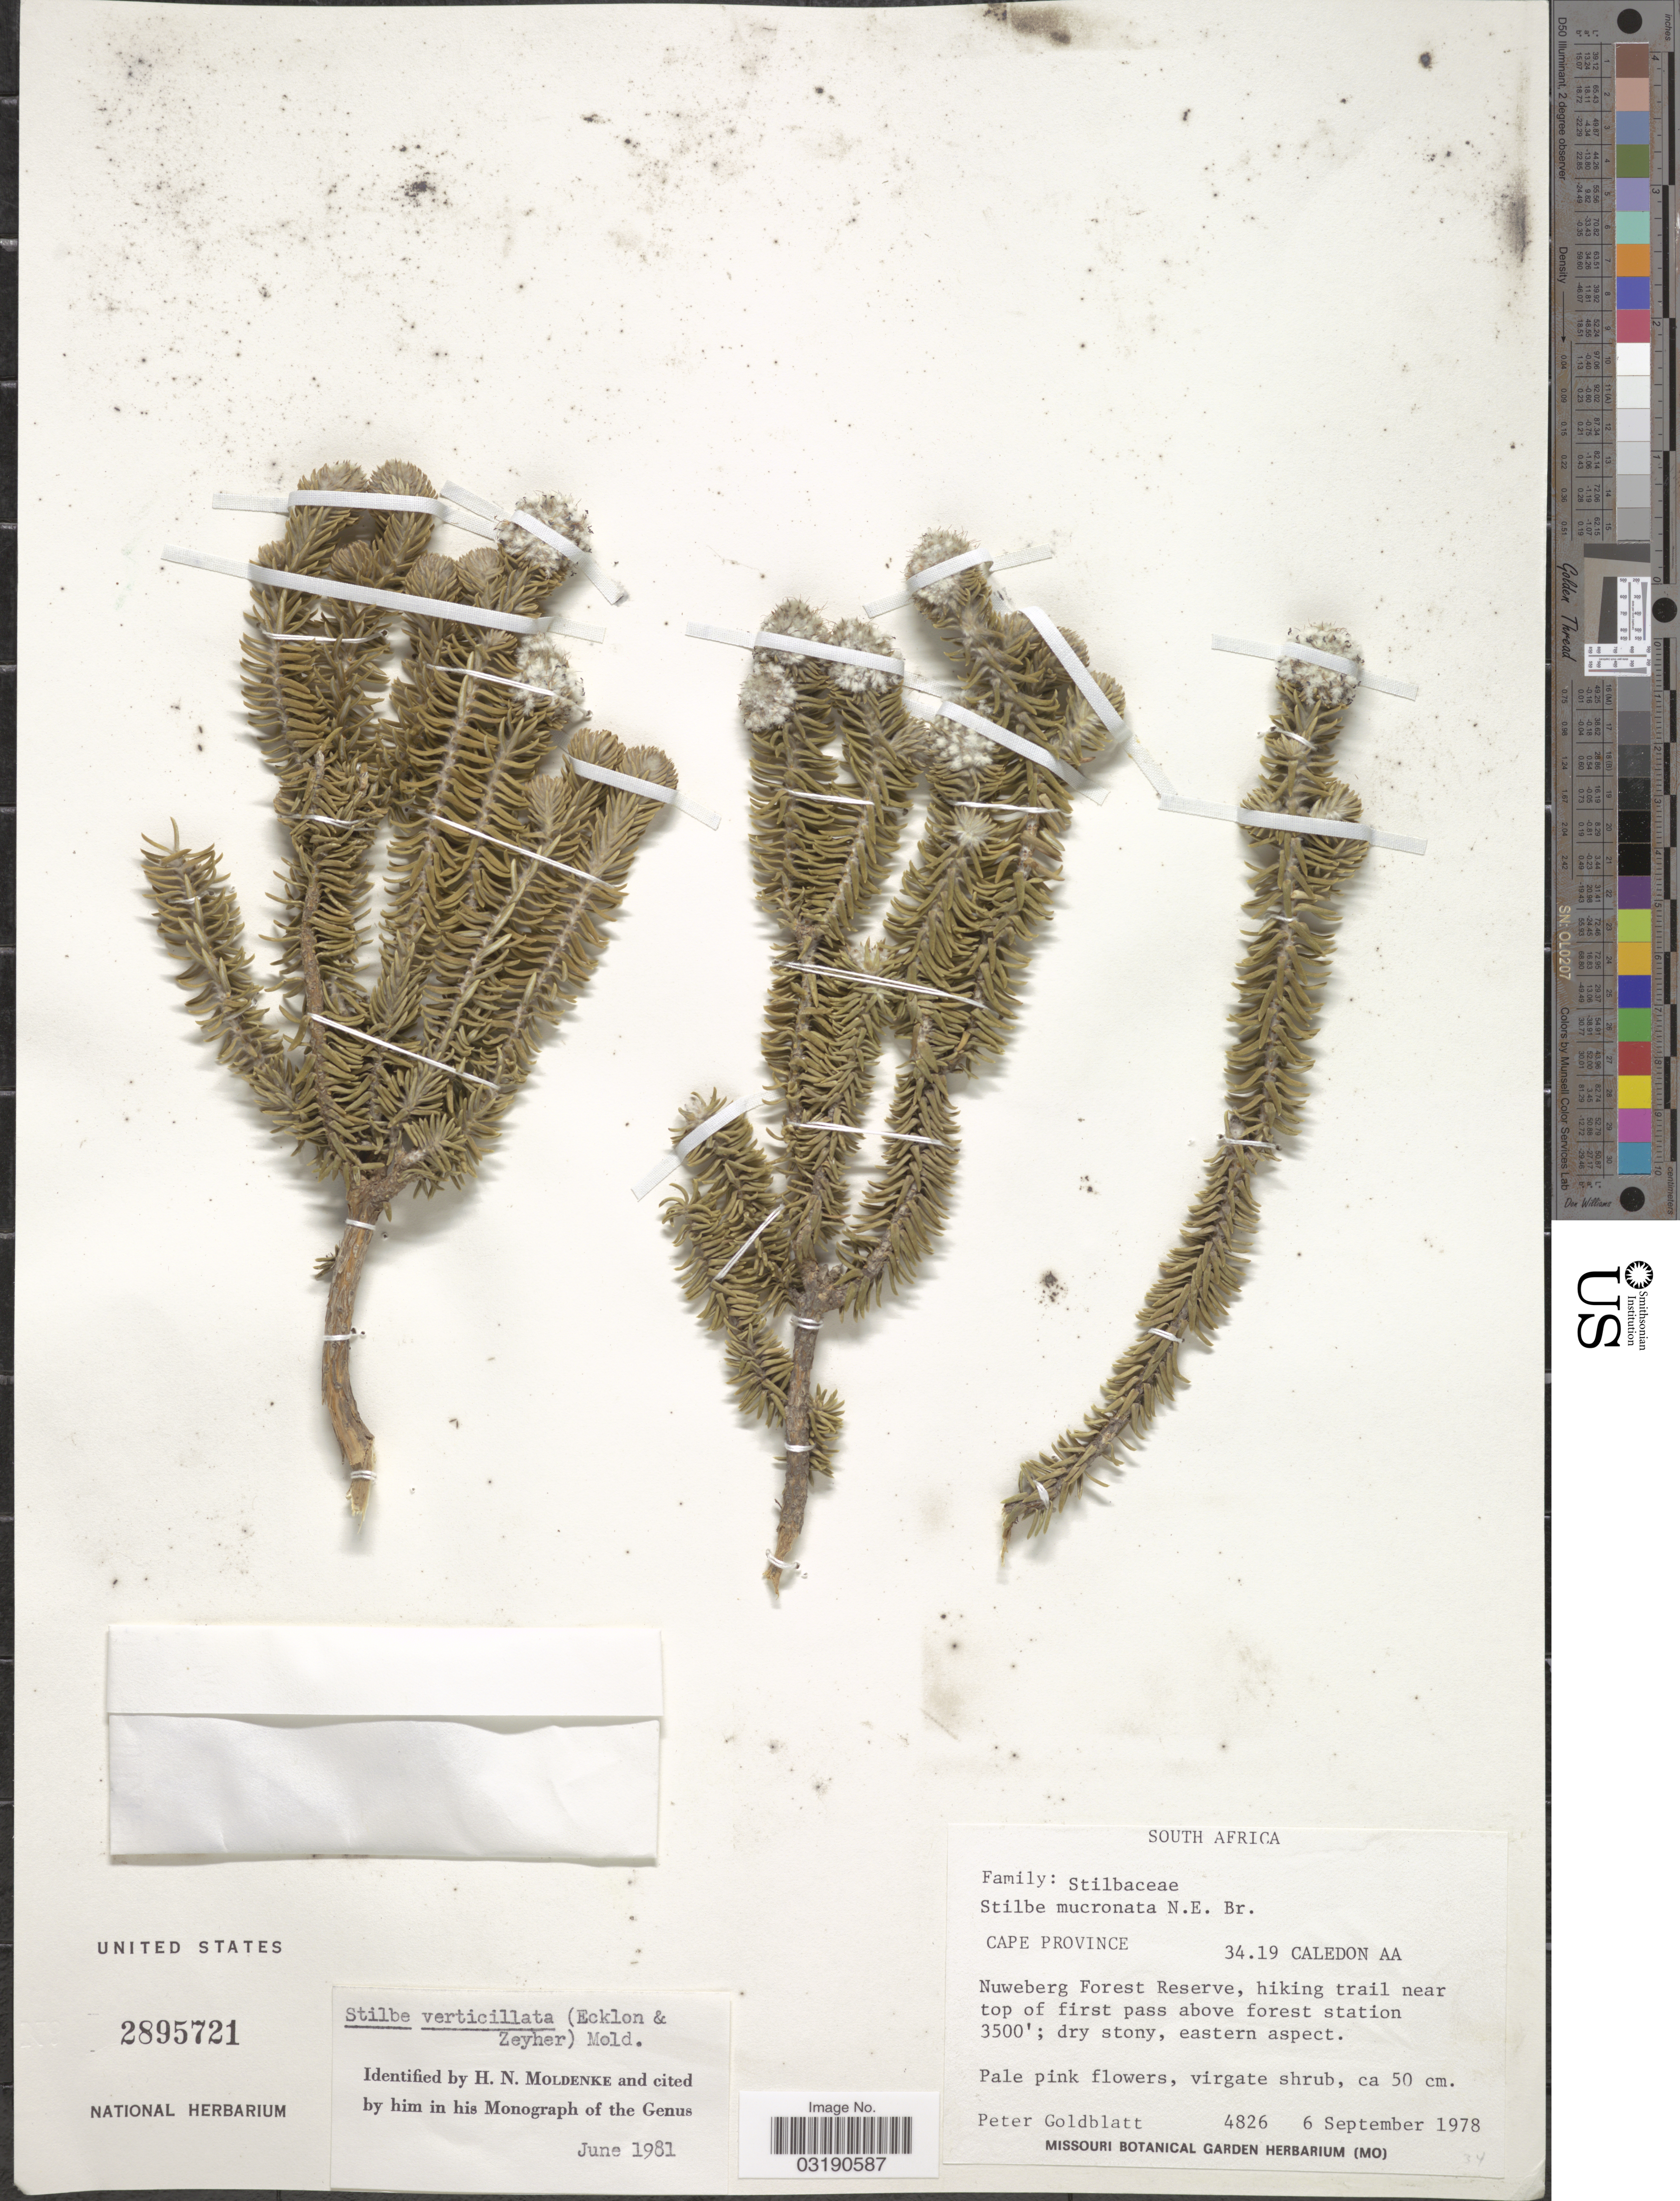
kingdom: Plantae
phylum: Tracheophyta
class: Magnoliopsida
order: Lamiales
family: Stilbaceae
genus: Stilbe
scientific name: Stilbe verticillata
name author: (Eckl. & Zeyh.) Moldenke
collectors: P. Goldblatt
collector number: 4826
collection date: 1978-09-06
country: South Africa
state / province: Western Cape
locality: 34.19 Caledon AA, Nuweberg Forest Reserve, hiking trail near top of first pass above forest station.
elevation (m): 1067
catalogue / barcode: US 2895721